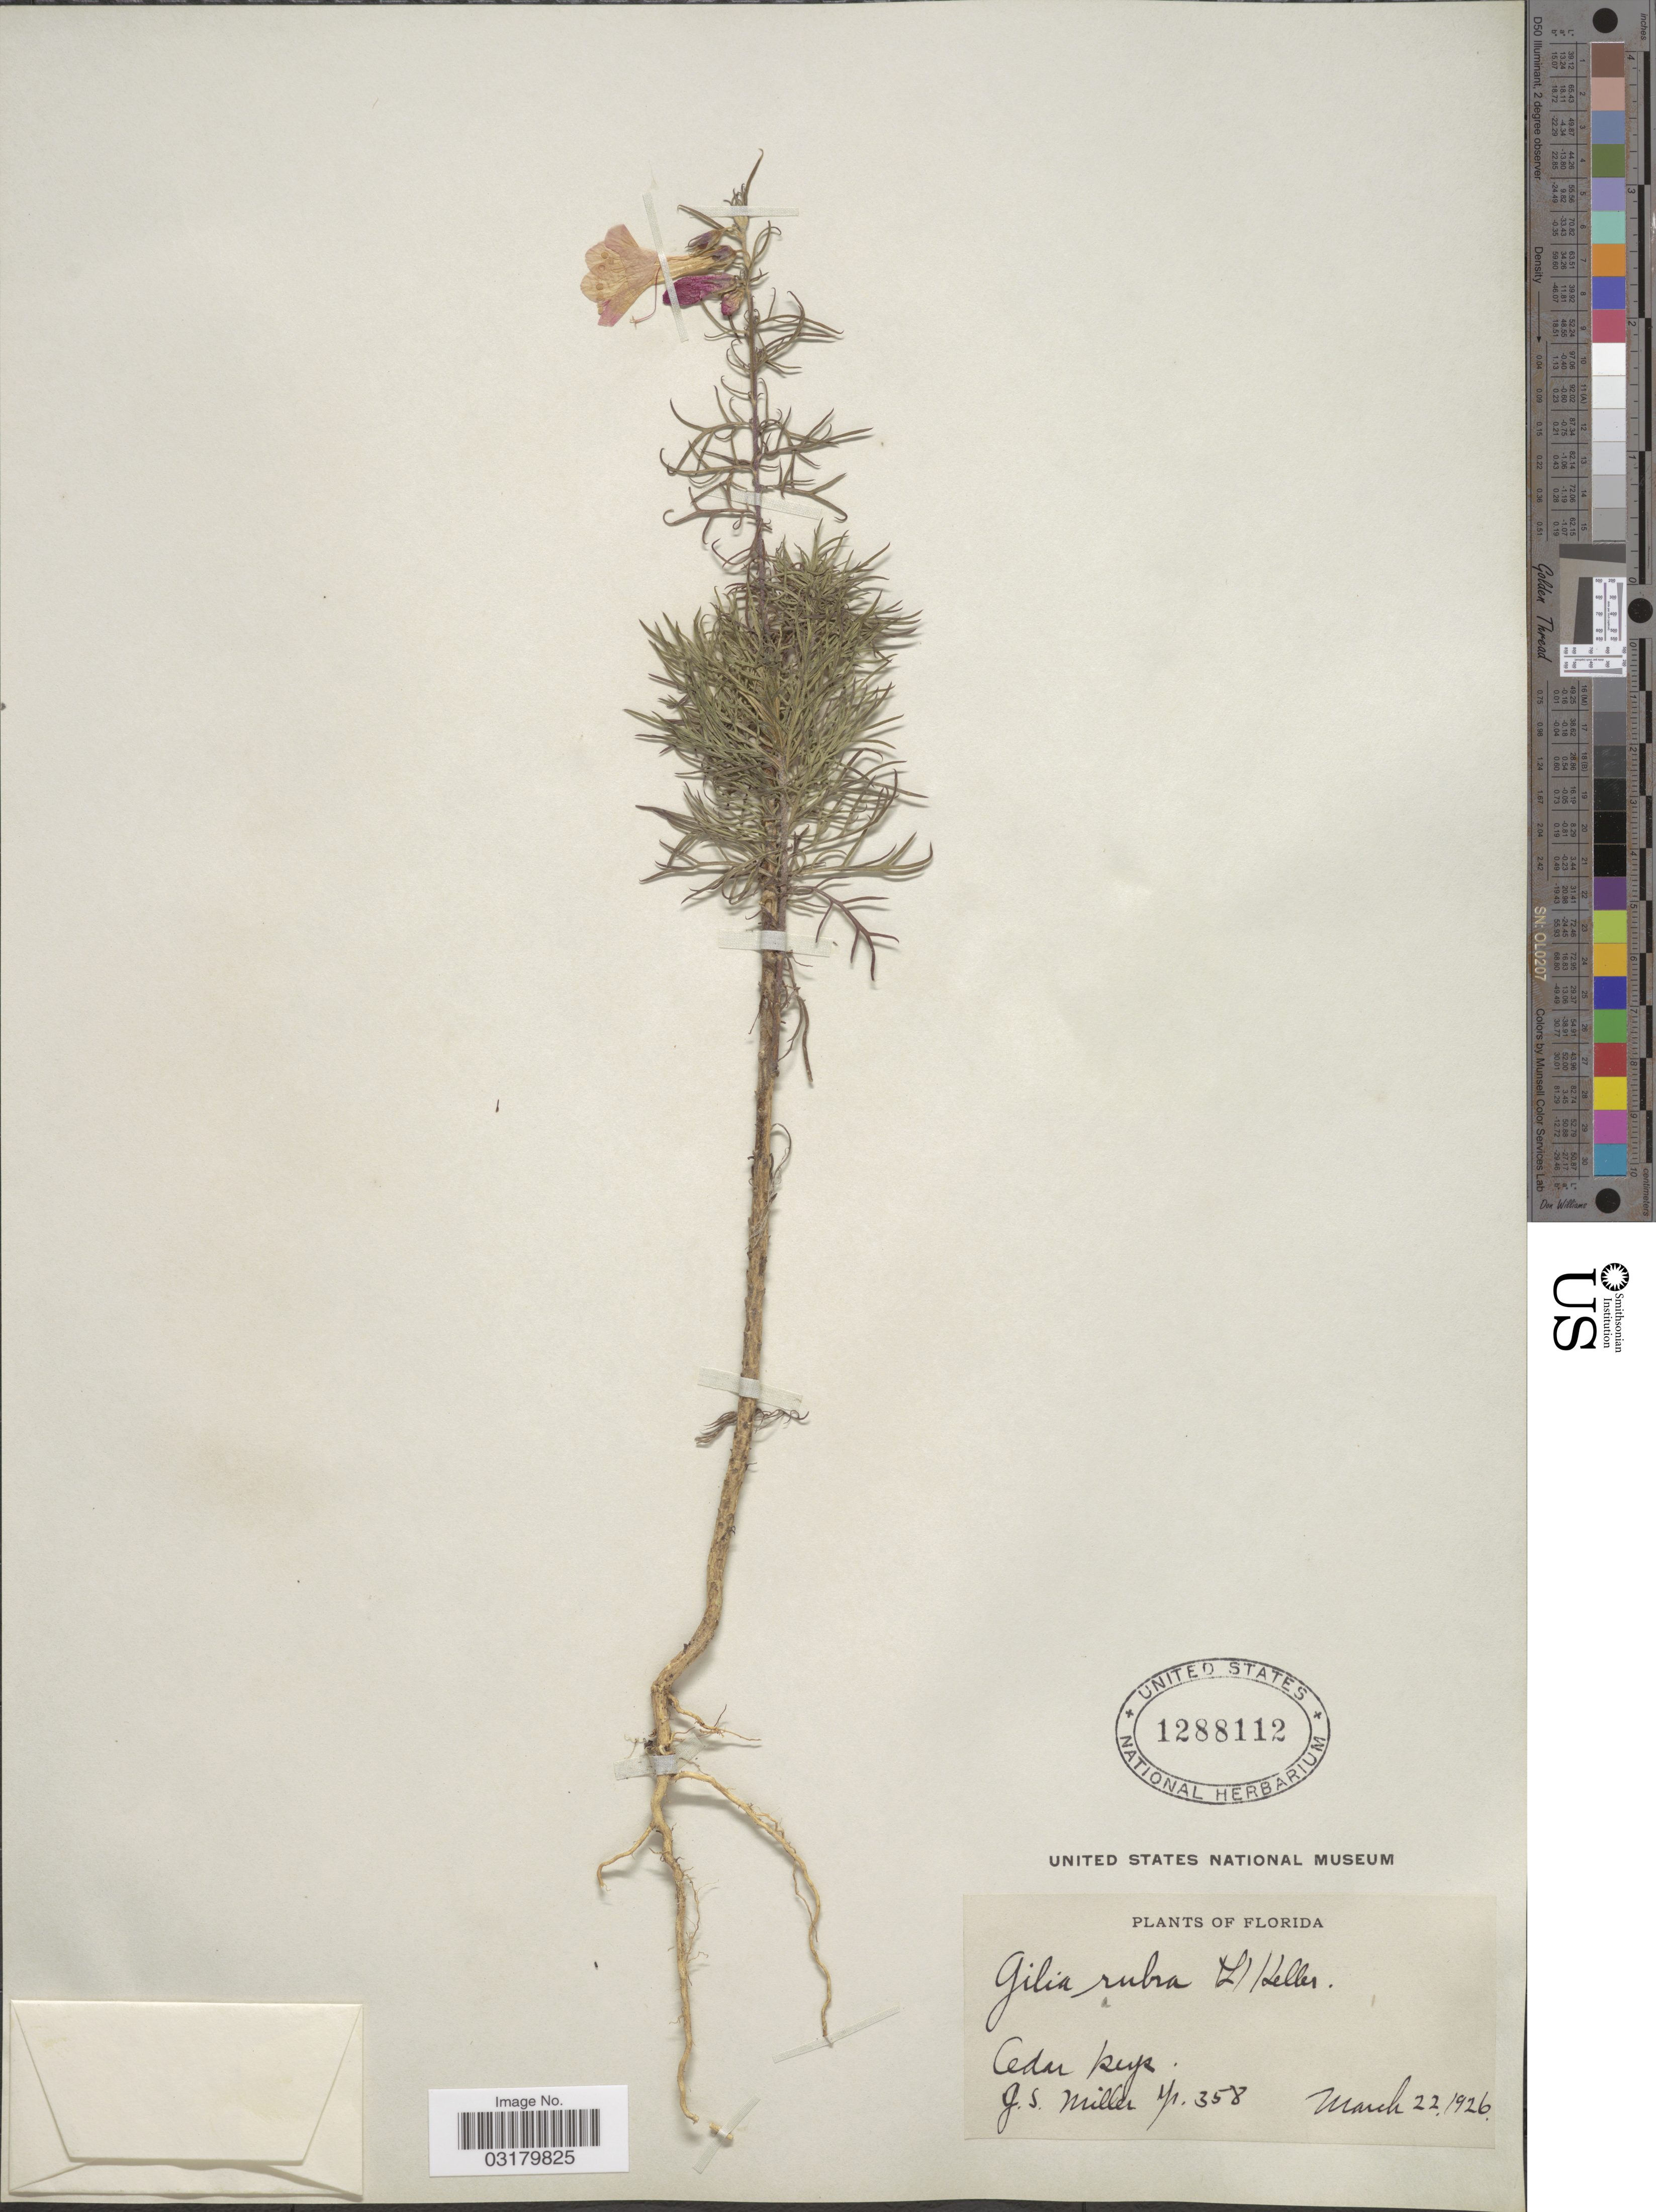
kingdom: Plantae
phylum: Tracheophyta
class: Magnoliopsida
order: Ericales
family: Polemoniaceae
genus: Ipomopsis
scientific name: Ipomopsis rubra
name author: (L.) Wherry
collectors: G. S. Miller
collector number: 358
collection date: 1926-03-22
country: United States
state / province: Florida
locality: Cedar Keys.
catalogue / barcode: US 1288112